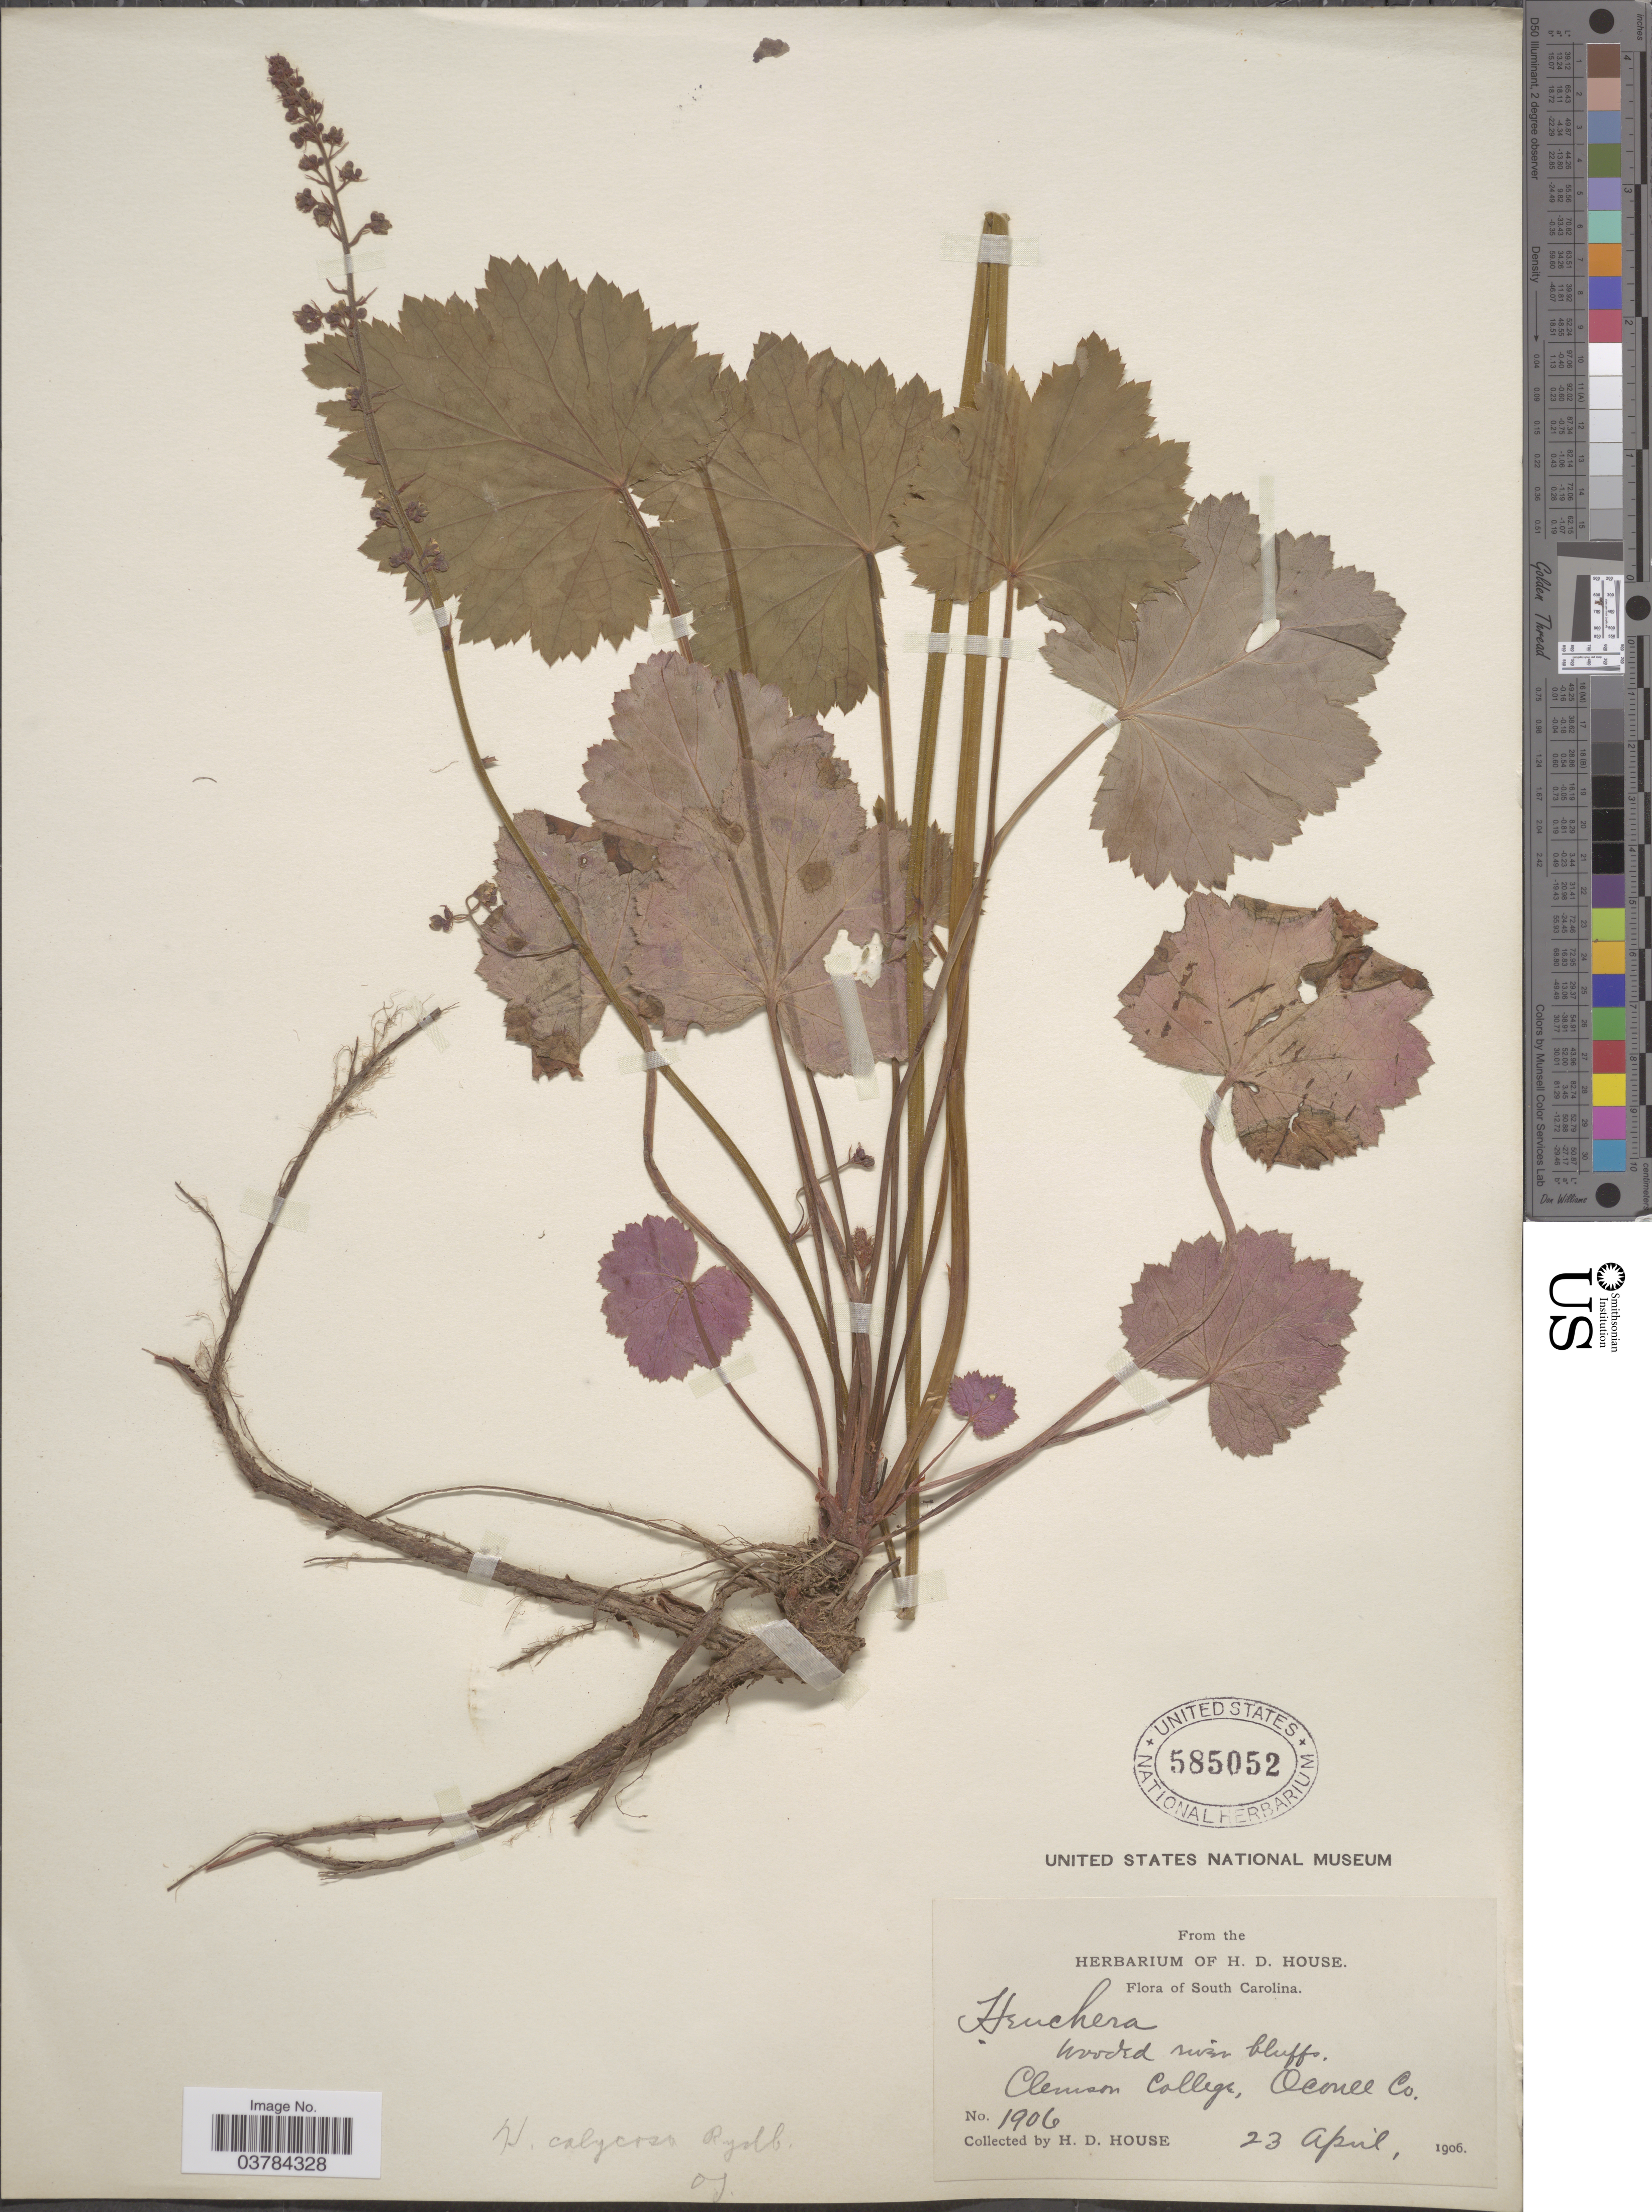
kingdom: Plantae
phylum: Tracheophyta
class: Magnoliopsida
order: Saxifragales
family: Saxifragaceae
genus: Heuchera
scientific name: Heuchera calycosa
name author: Small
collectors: H. D. House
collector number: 1906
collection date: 1906-04-23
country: United States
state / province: South Carolina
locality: Clemson College, Oconee Co.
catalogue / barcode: US 585052